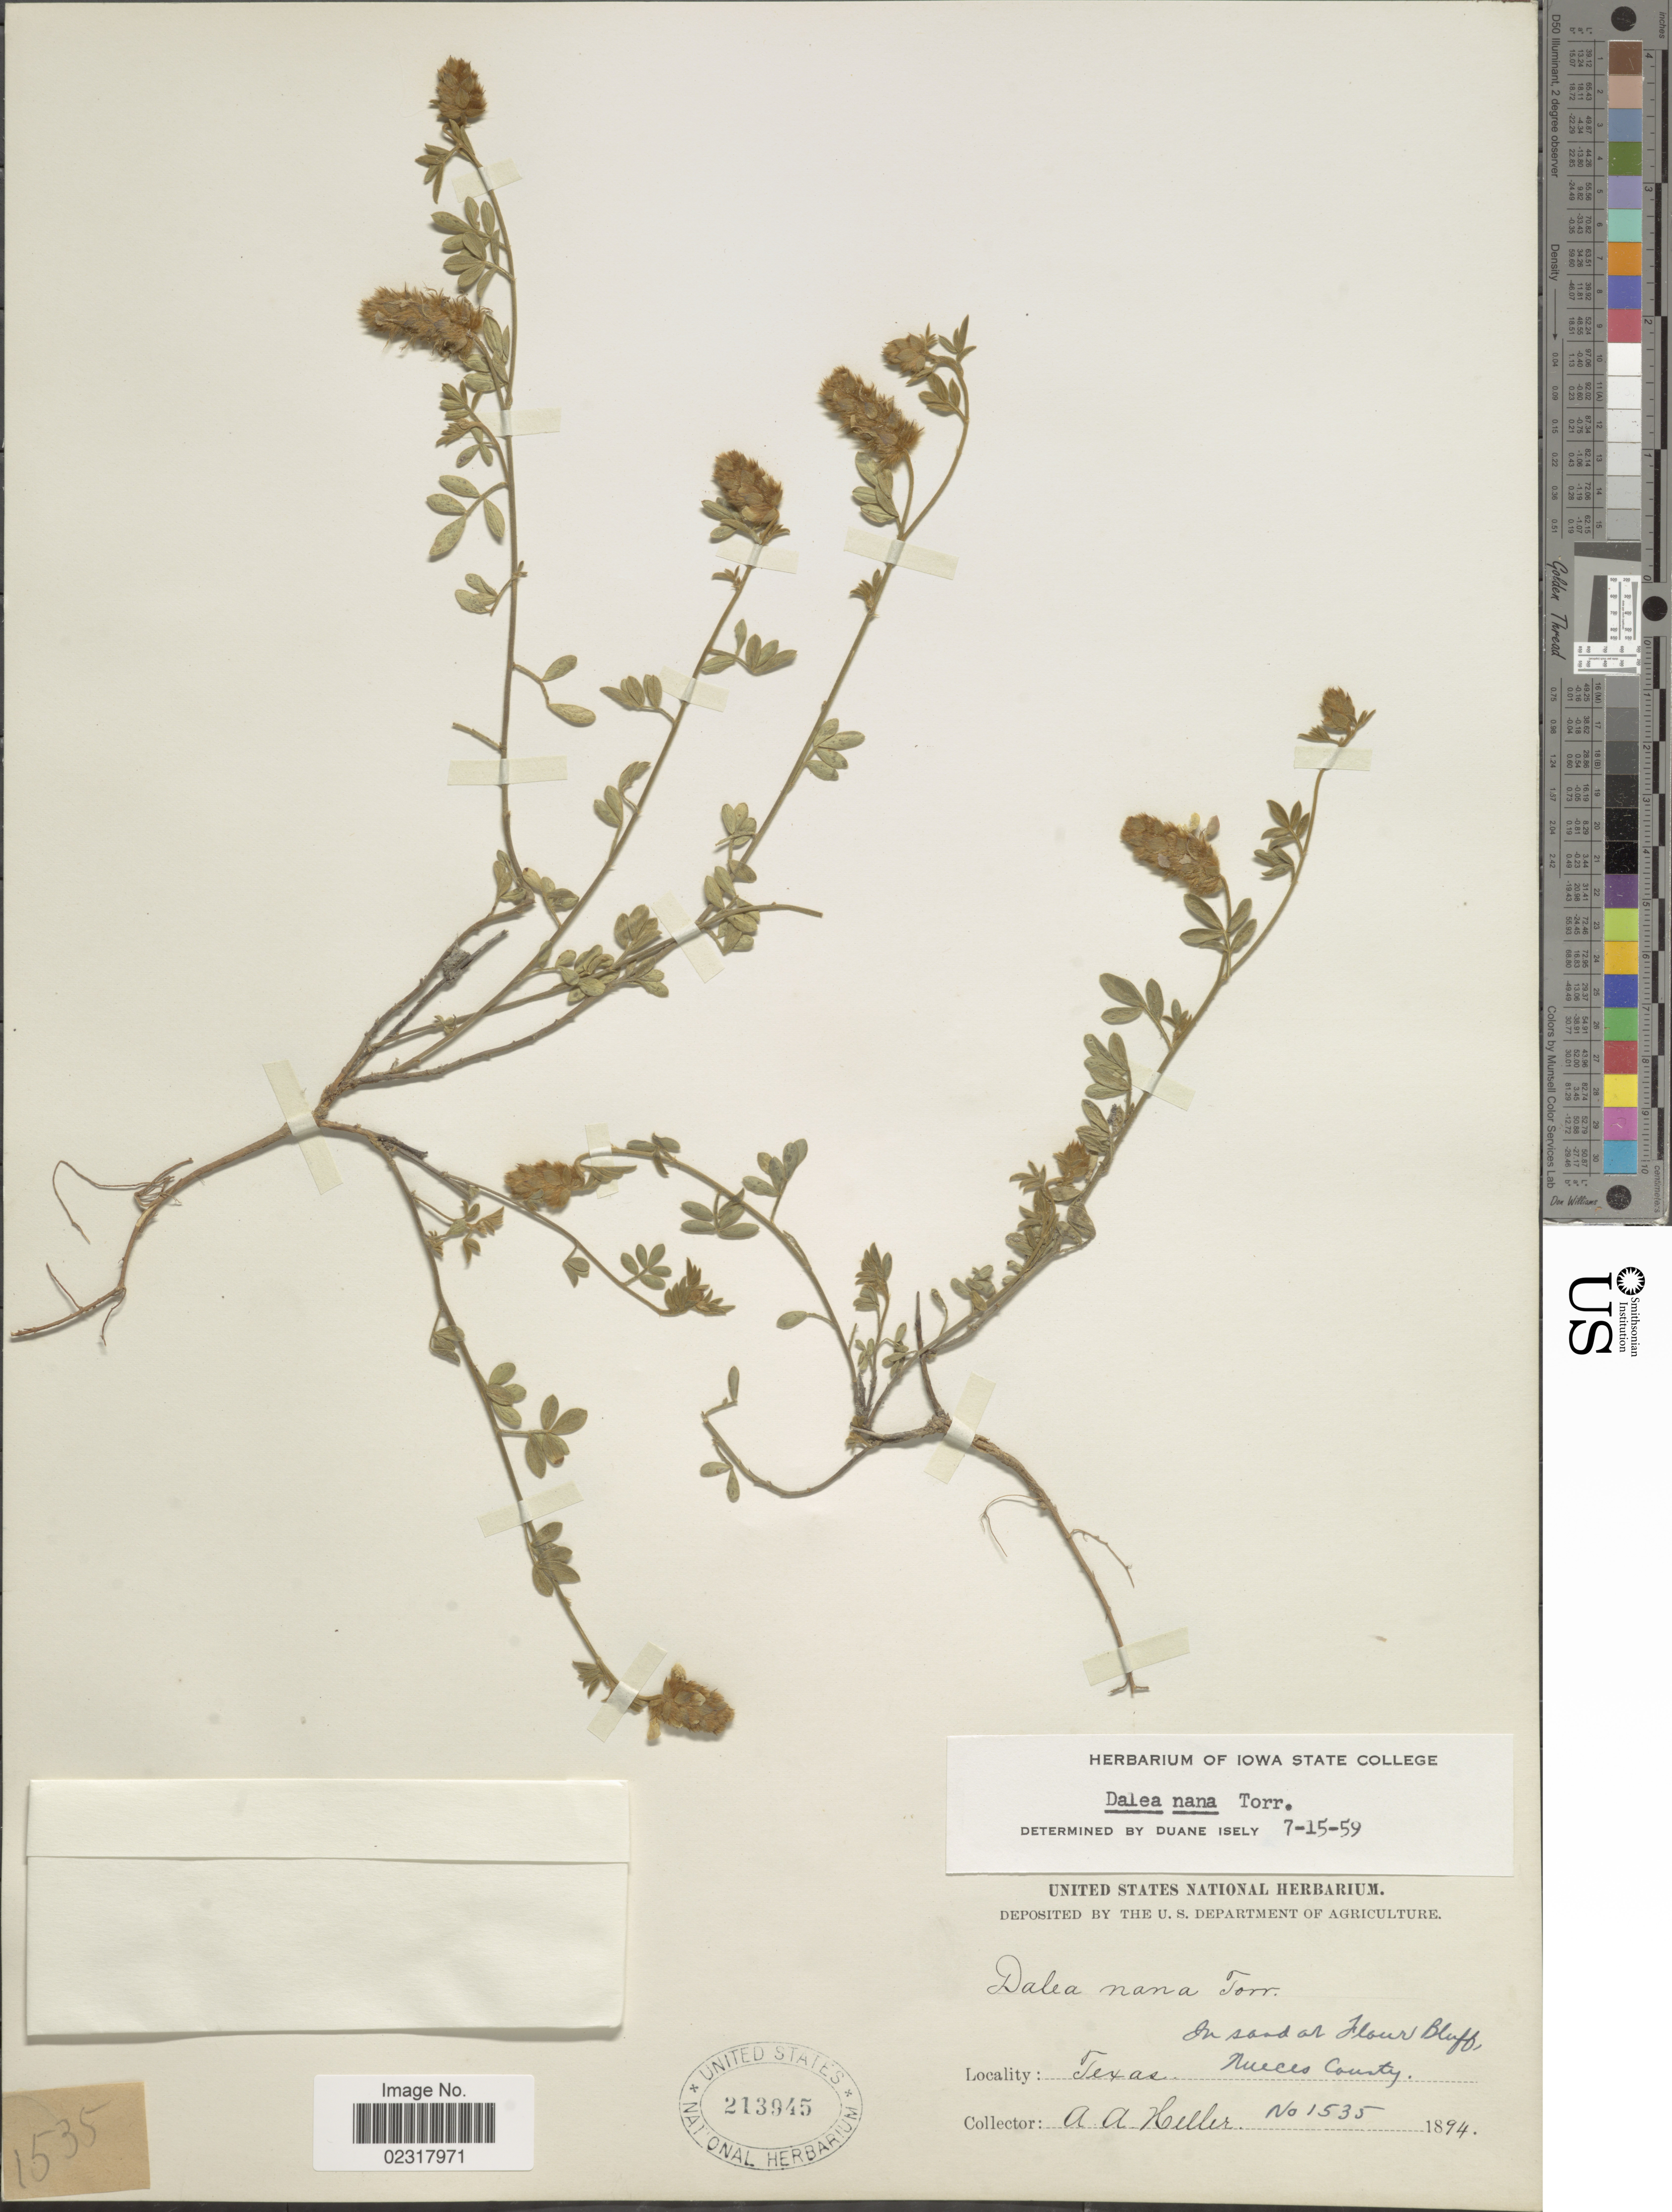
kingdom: Plantae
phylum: Tracheophyta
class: Magnoliopsida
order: Fabales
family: Fabaceae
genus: Dalea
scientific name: Dalea nana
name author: Torr. & A. Gray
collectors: A. A. Heller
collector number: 1535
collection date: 1894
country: United States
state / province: Texas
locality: In Flour Bluff, Nueces County.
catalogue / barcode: US 213945